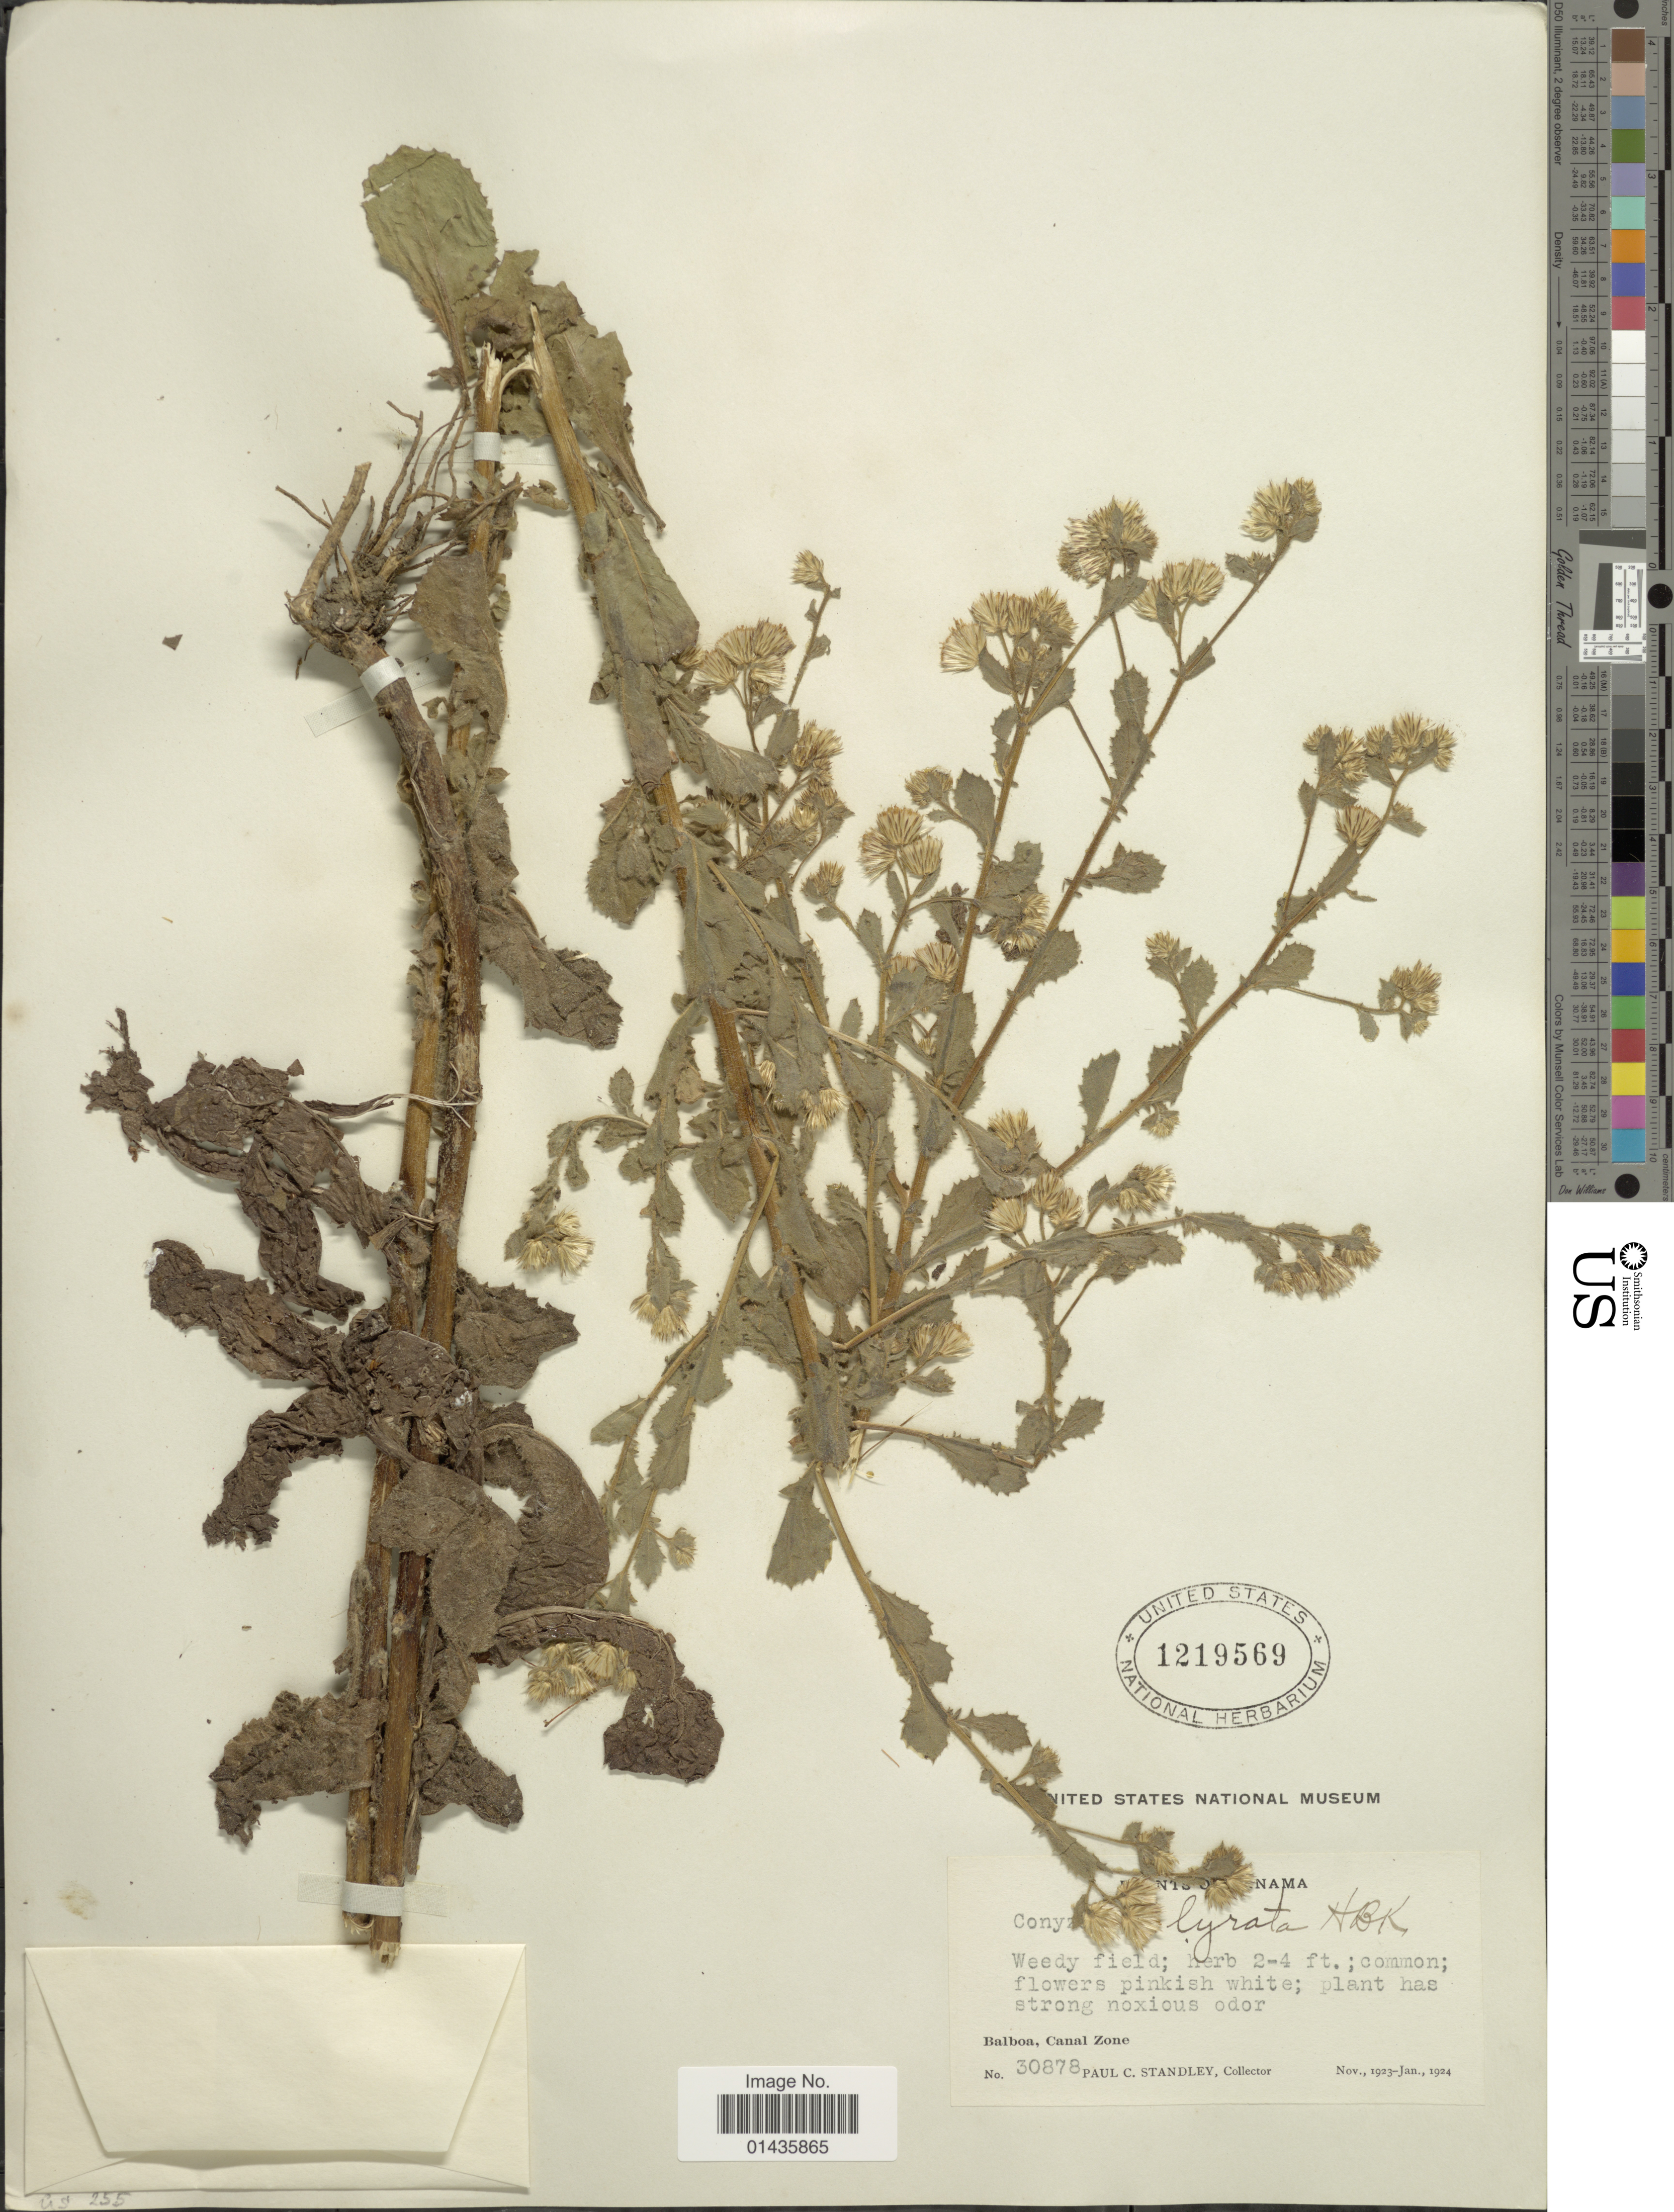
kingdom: Plantae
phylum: Tracheophyta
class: Magnoliopsida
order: Asterales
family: Asteraceae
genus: Pseudoconyza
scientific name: Pseudoconyza lyrata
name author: (Kunth) Cuatrec.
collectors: P. C. Standley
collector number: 30878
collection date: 1923-11/1924-01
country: Panama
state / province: Colón / Panamá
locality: Balboa, Canal Zone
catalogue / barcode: US 1219569